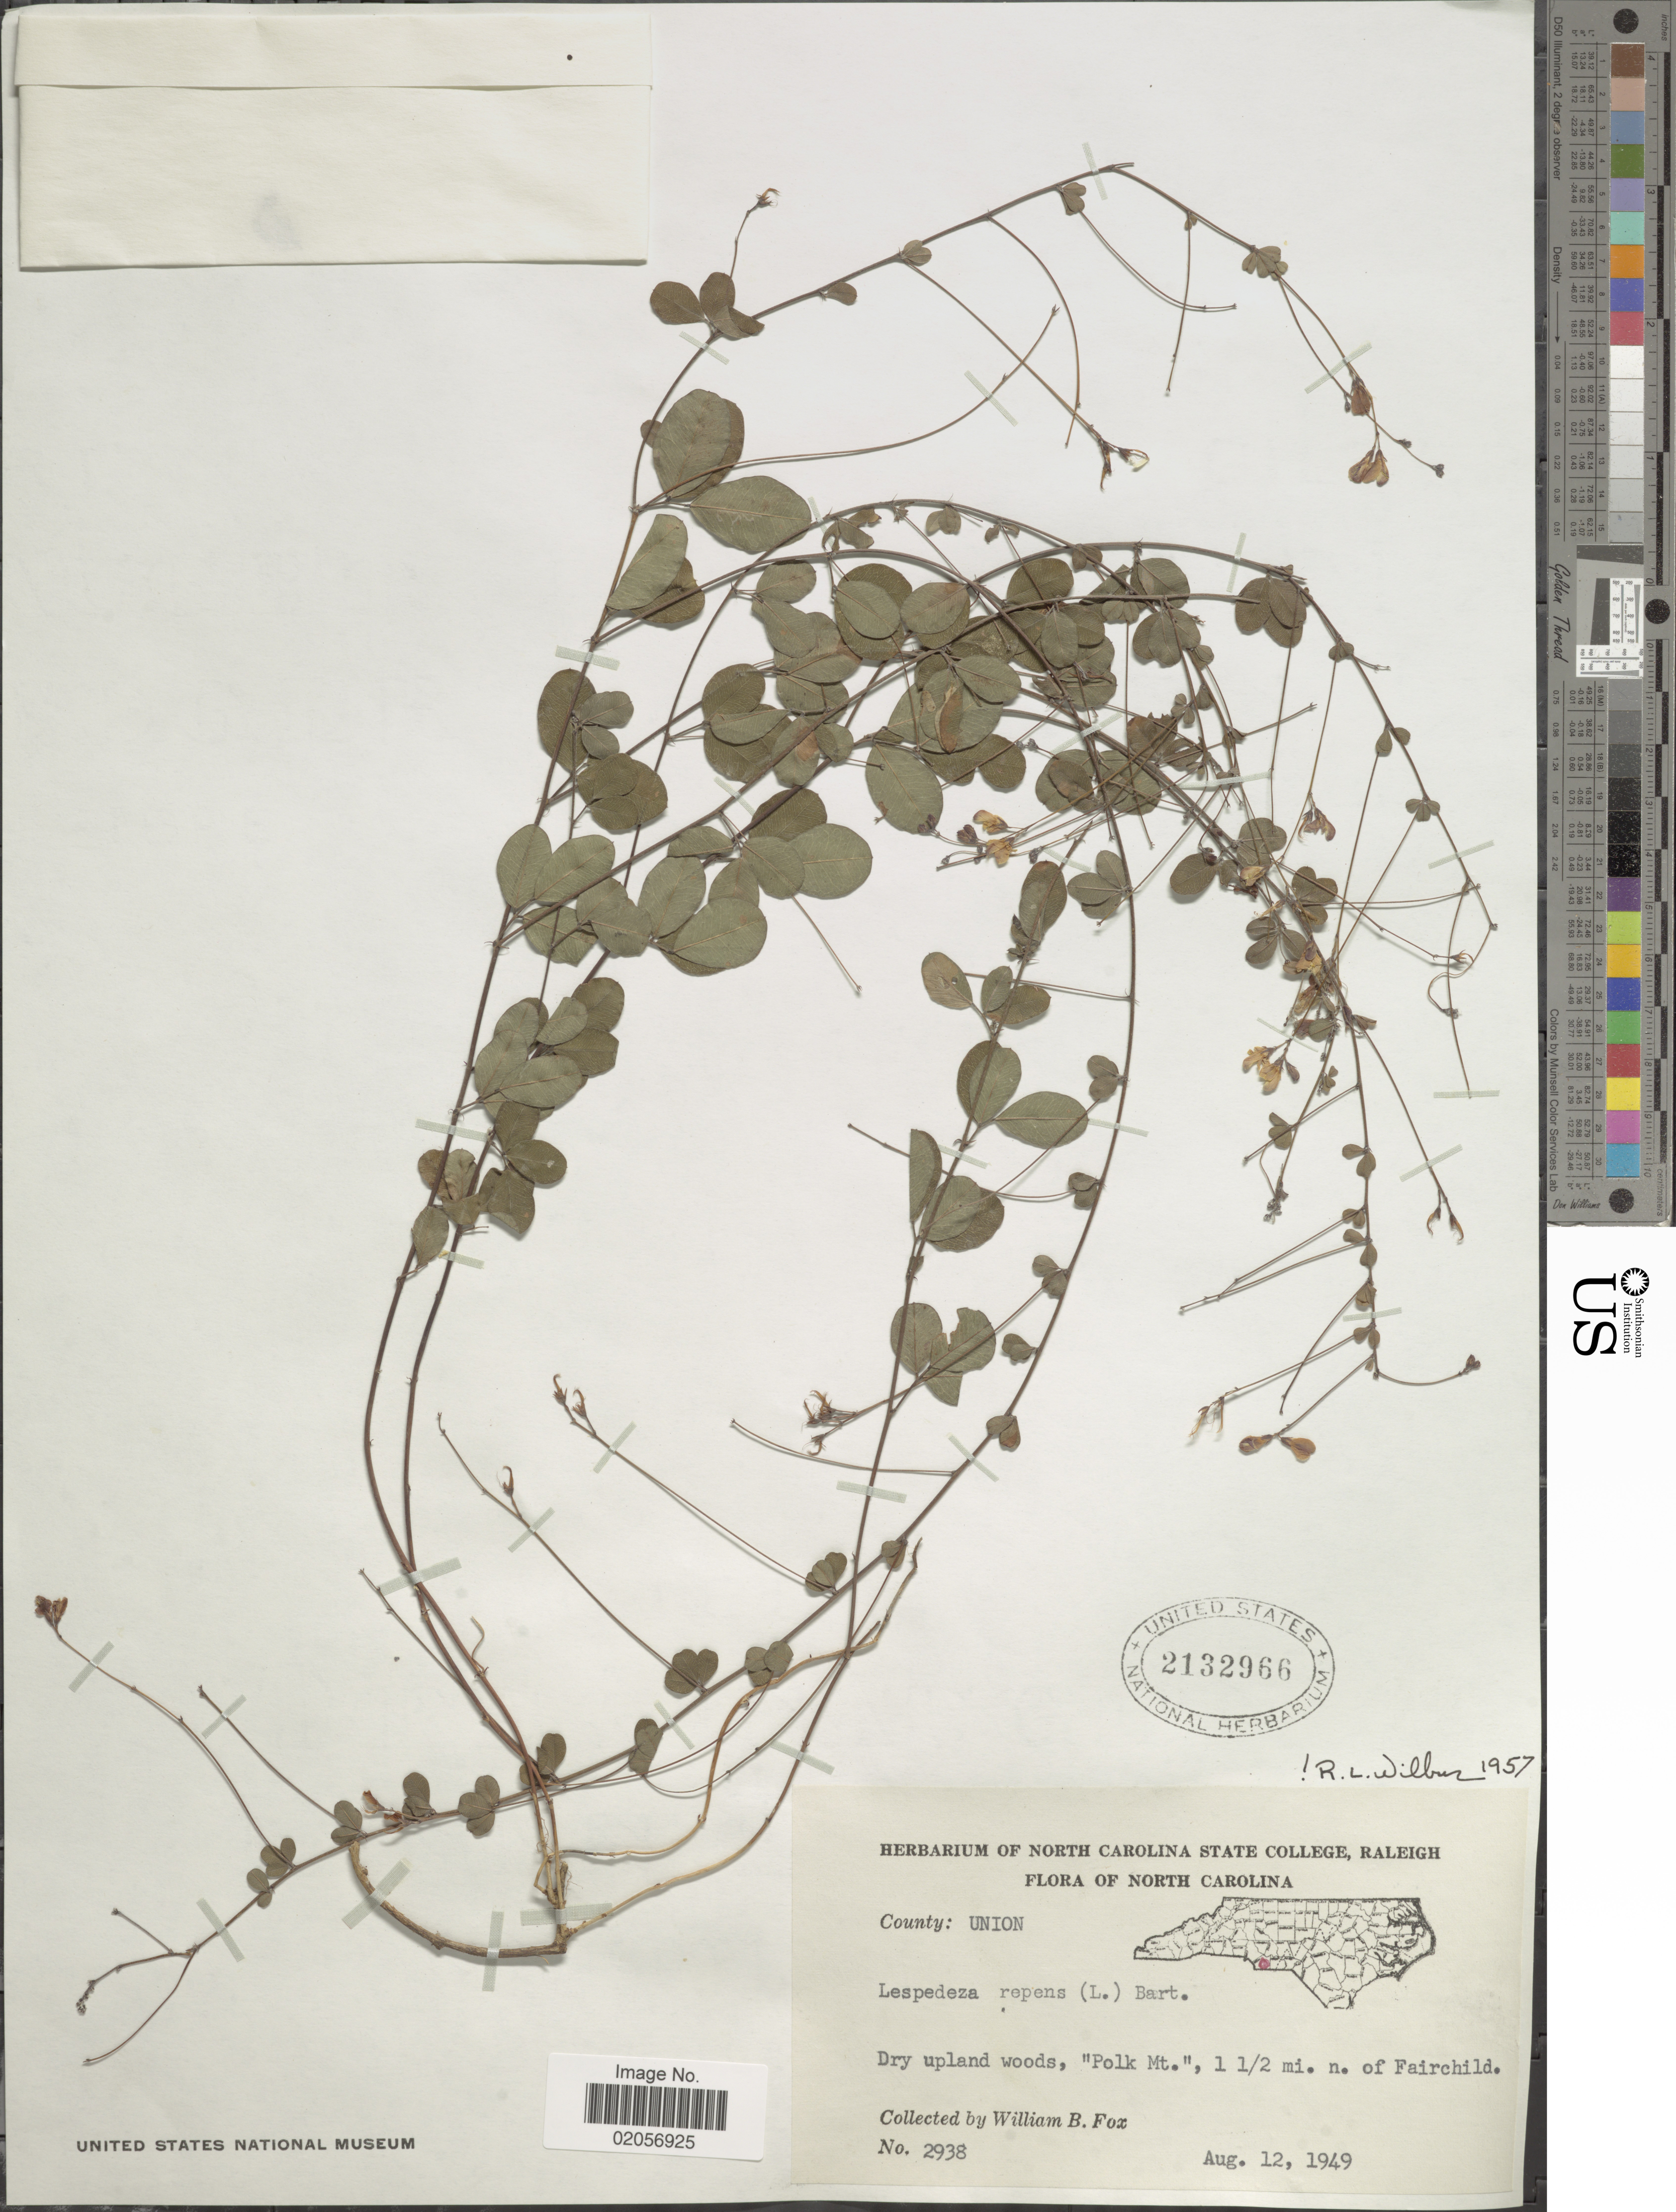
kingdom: Plantae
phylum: Tracheophyta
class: Magnoliopsida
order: Fabales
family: Fabaceae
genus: Lespedeza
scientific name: Lespedeza repens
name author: (L.) W.P.C. Barton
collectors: W. B. Fox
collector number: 2938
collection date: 1949-08-12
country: United States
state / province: North Carolina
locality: County: Union. Dry upland woods, "Polk Mt.", 1 1/2 mi. n. of Fairchild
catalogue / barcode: US 2132966